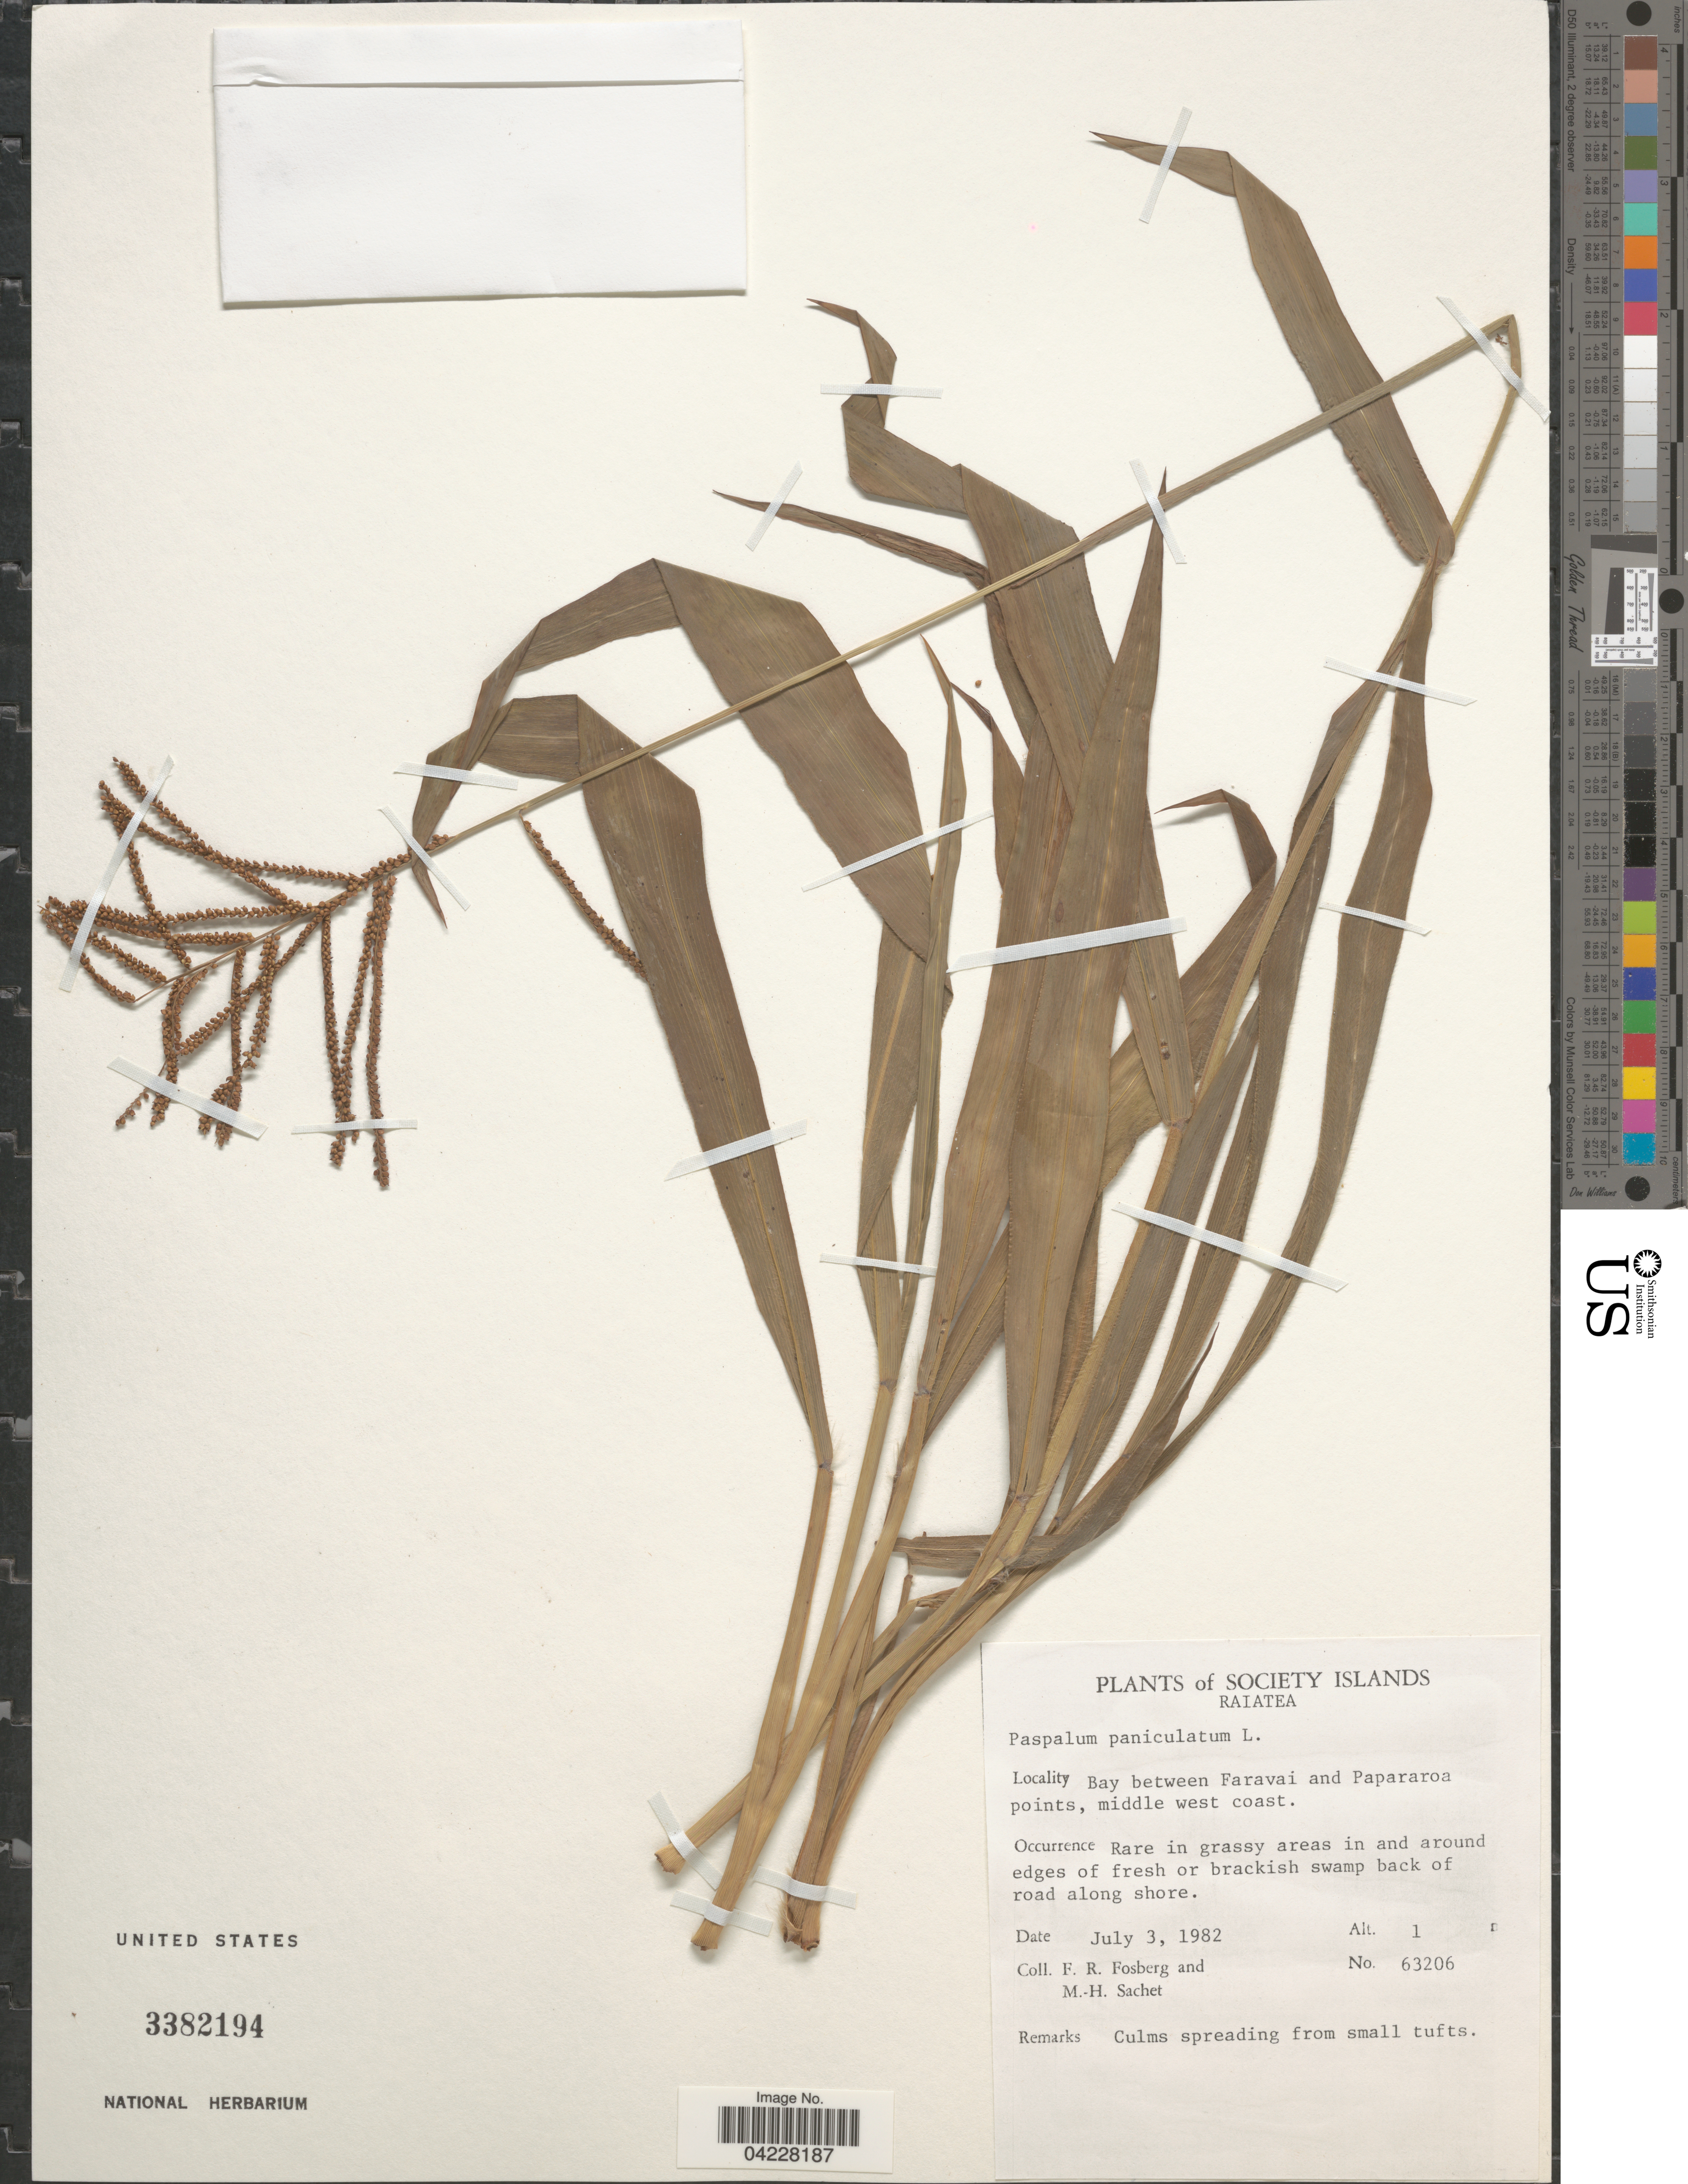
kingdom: Plantae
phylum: Tracheophyta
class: Liliopsida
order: Poales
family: Poaceae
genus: Paspalum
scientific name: Paspalum paniculatum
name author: L.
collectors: F. R. Fosberg & M.-H. Sachet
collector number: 63206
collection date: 1982-07-03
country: French Polynesia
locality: Society Islands. Raiatea. Bay between Faravai and Papararoa points, middle west coast. Rare in grassy areas in and around edges of fresh or brackish swamp back of road along shore.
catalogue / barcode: US 3382194